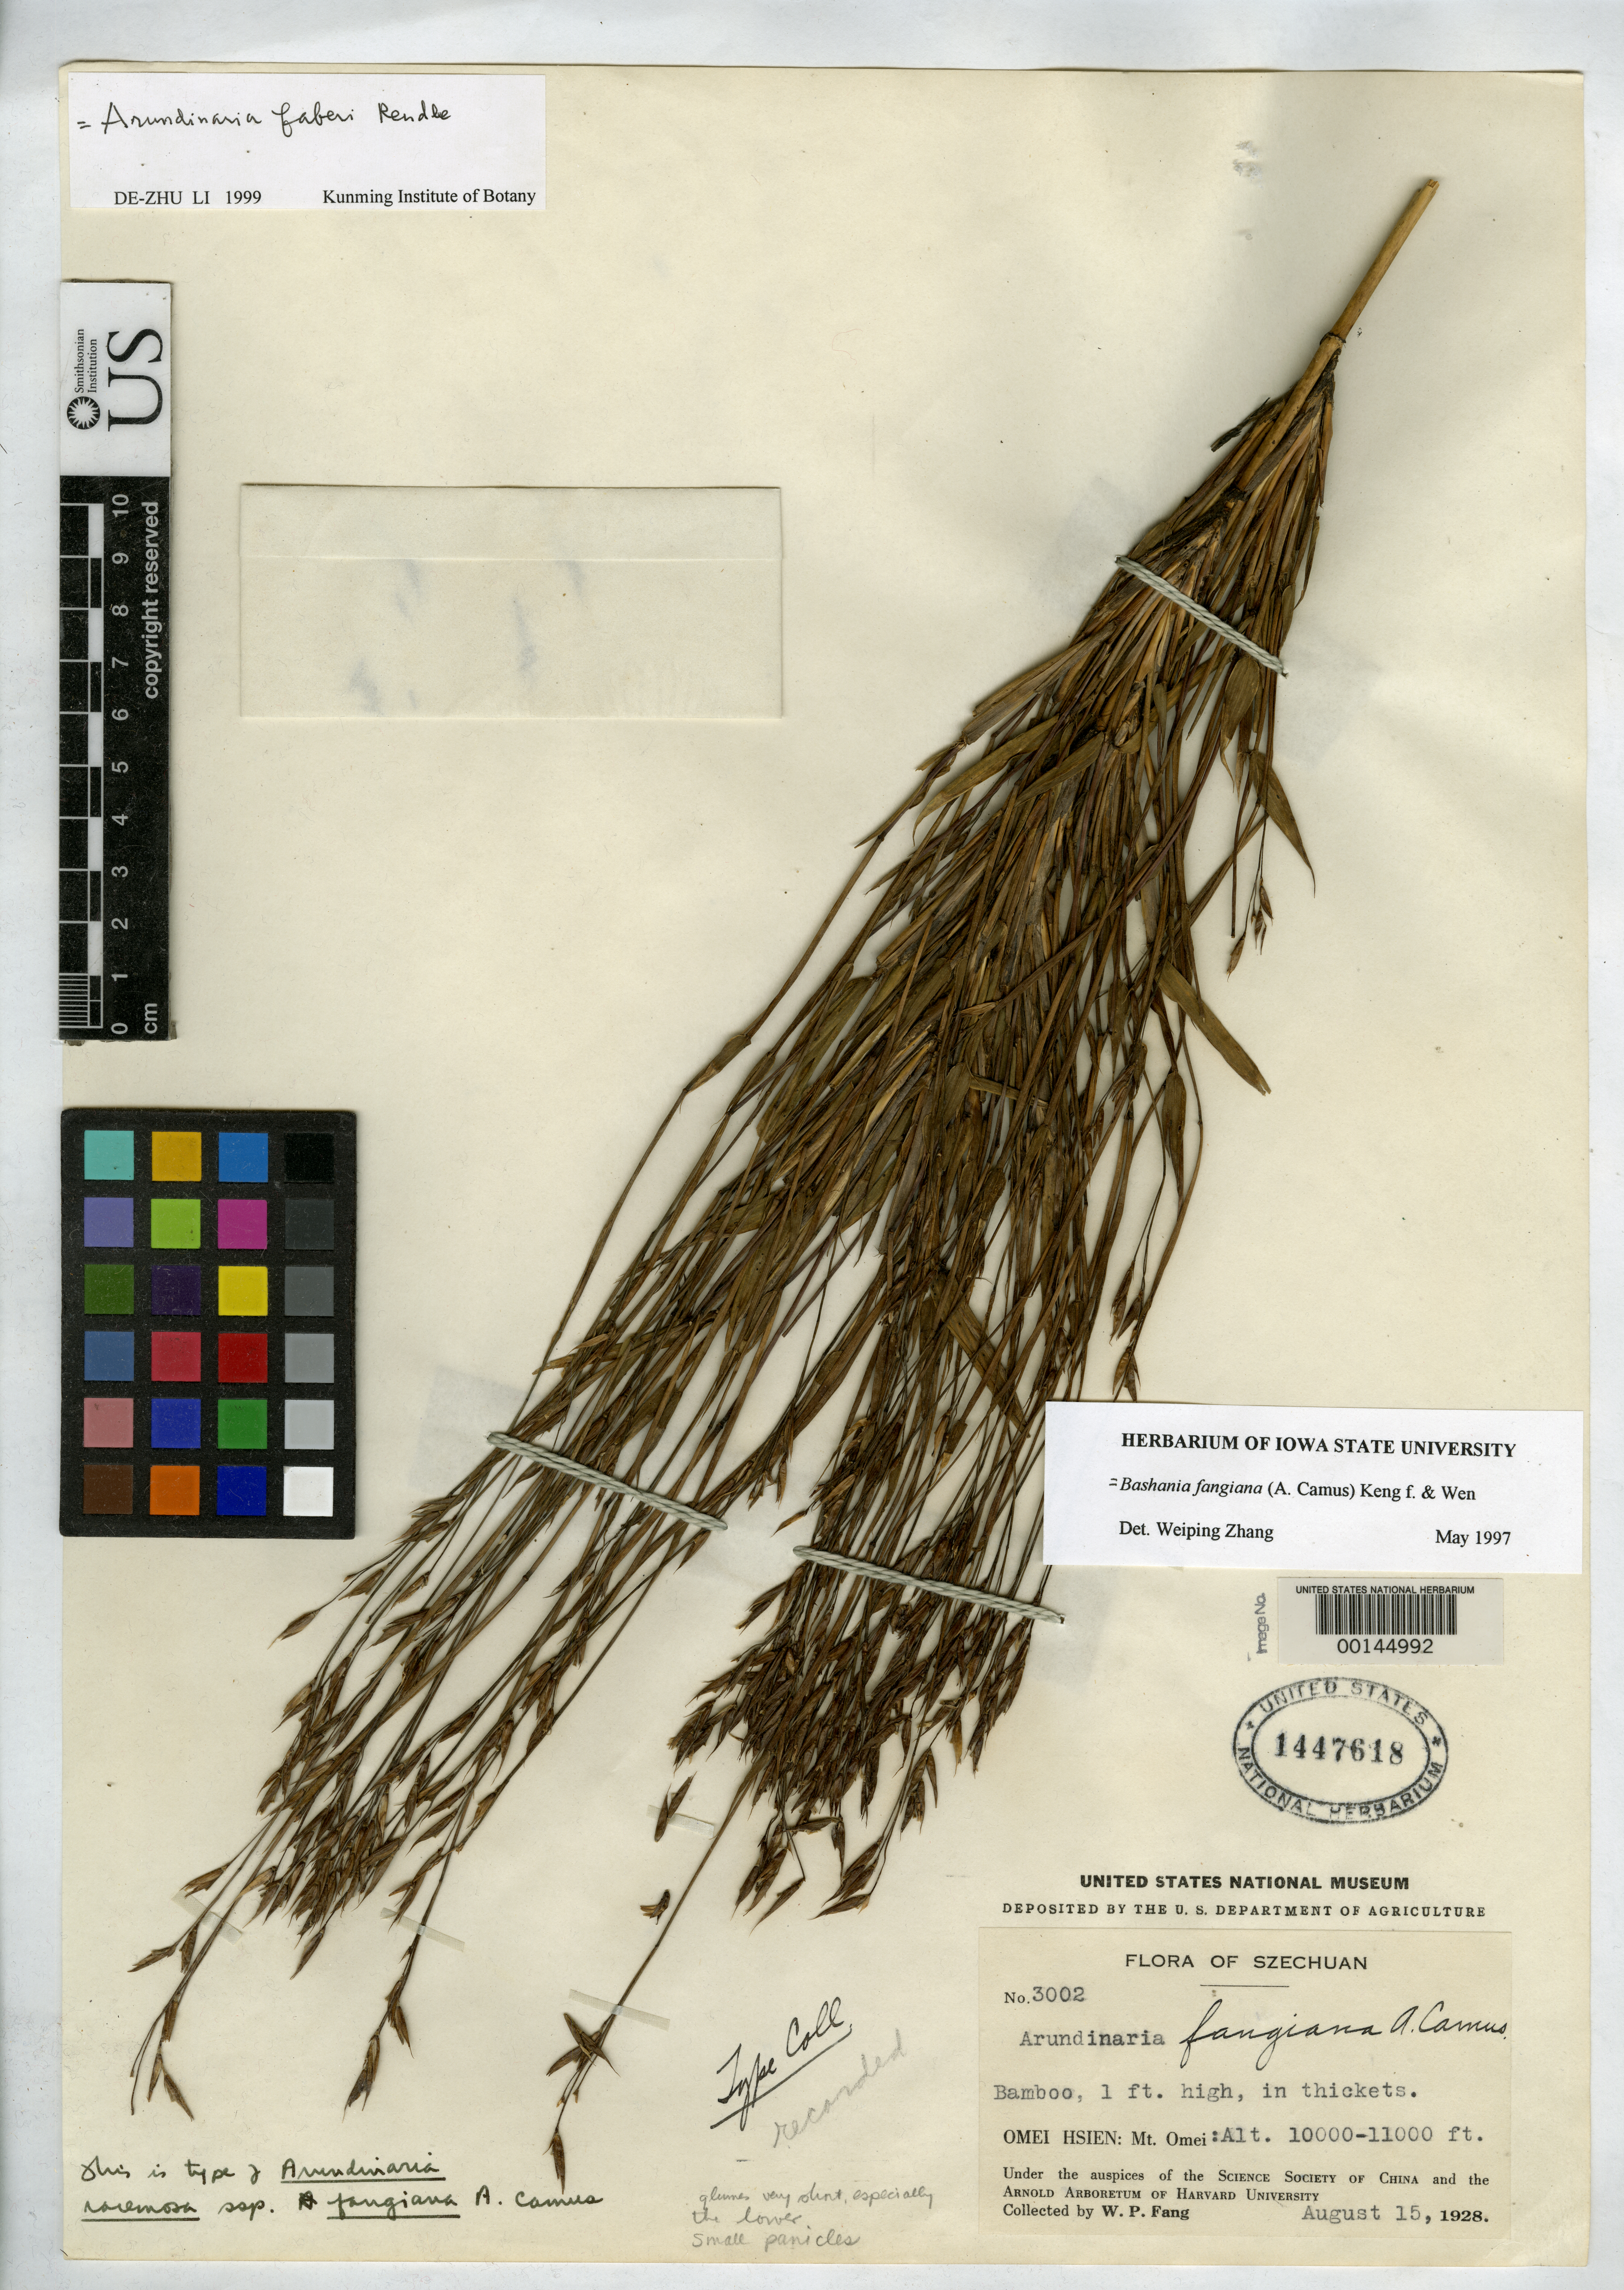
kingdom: Plantae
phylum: Tracheophyta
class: Liliopsida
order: Poales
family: Poaceae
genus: Arundinaria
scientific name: Arundinaria fangiana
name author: A. Camus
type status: Isotype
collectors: W. P. Fang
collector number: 3002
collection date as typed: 15 Aug 1928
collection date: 1928-08-15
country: China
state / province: Sichuan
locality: Omei Hsien, Mt. Omei.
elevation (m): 3048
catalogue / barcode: US 1447618